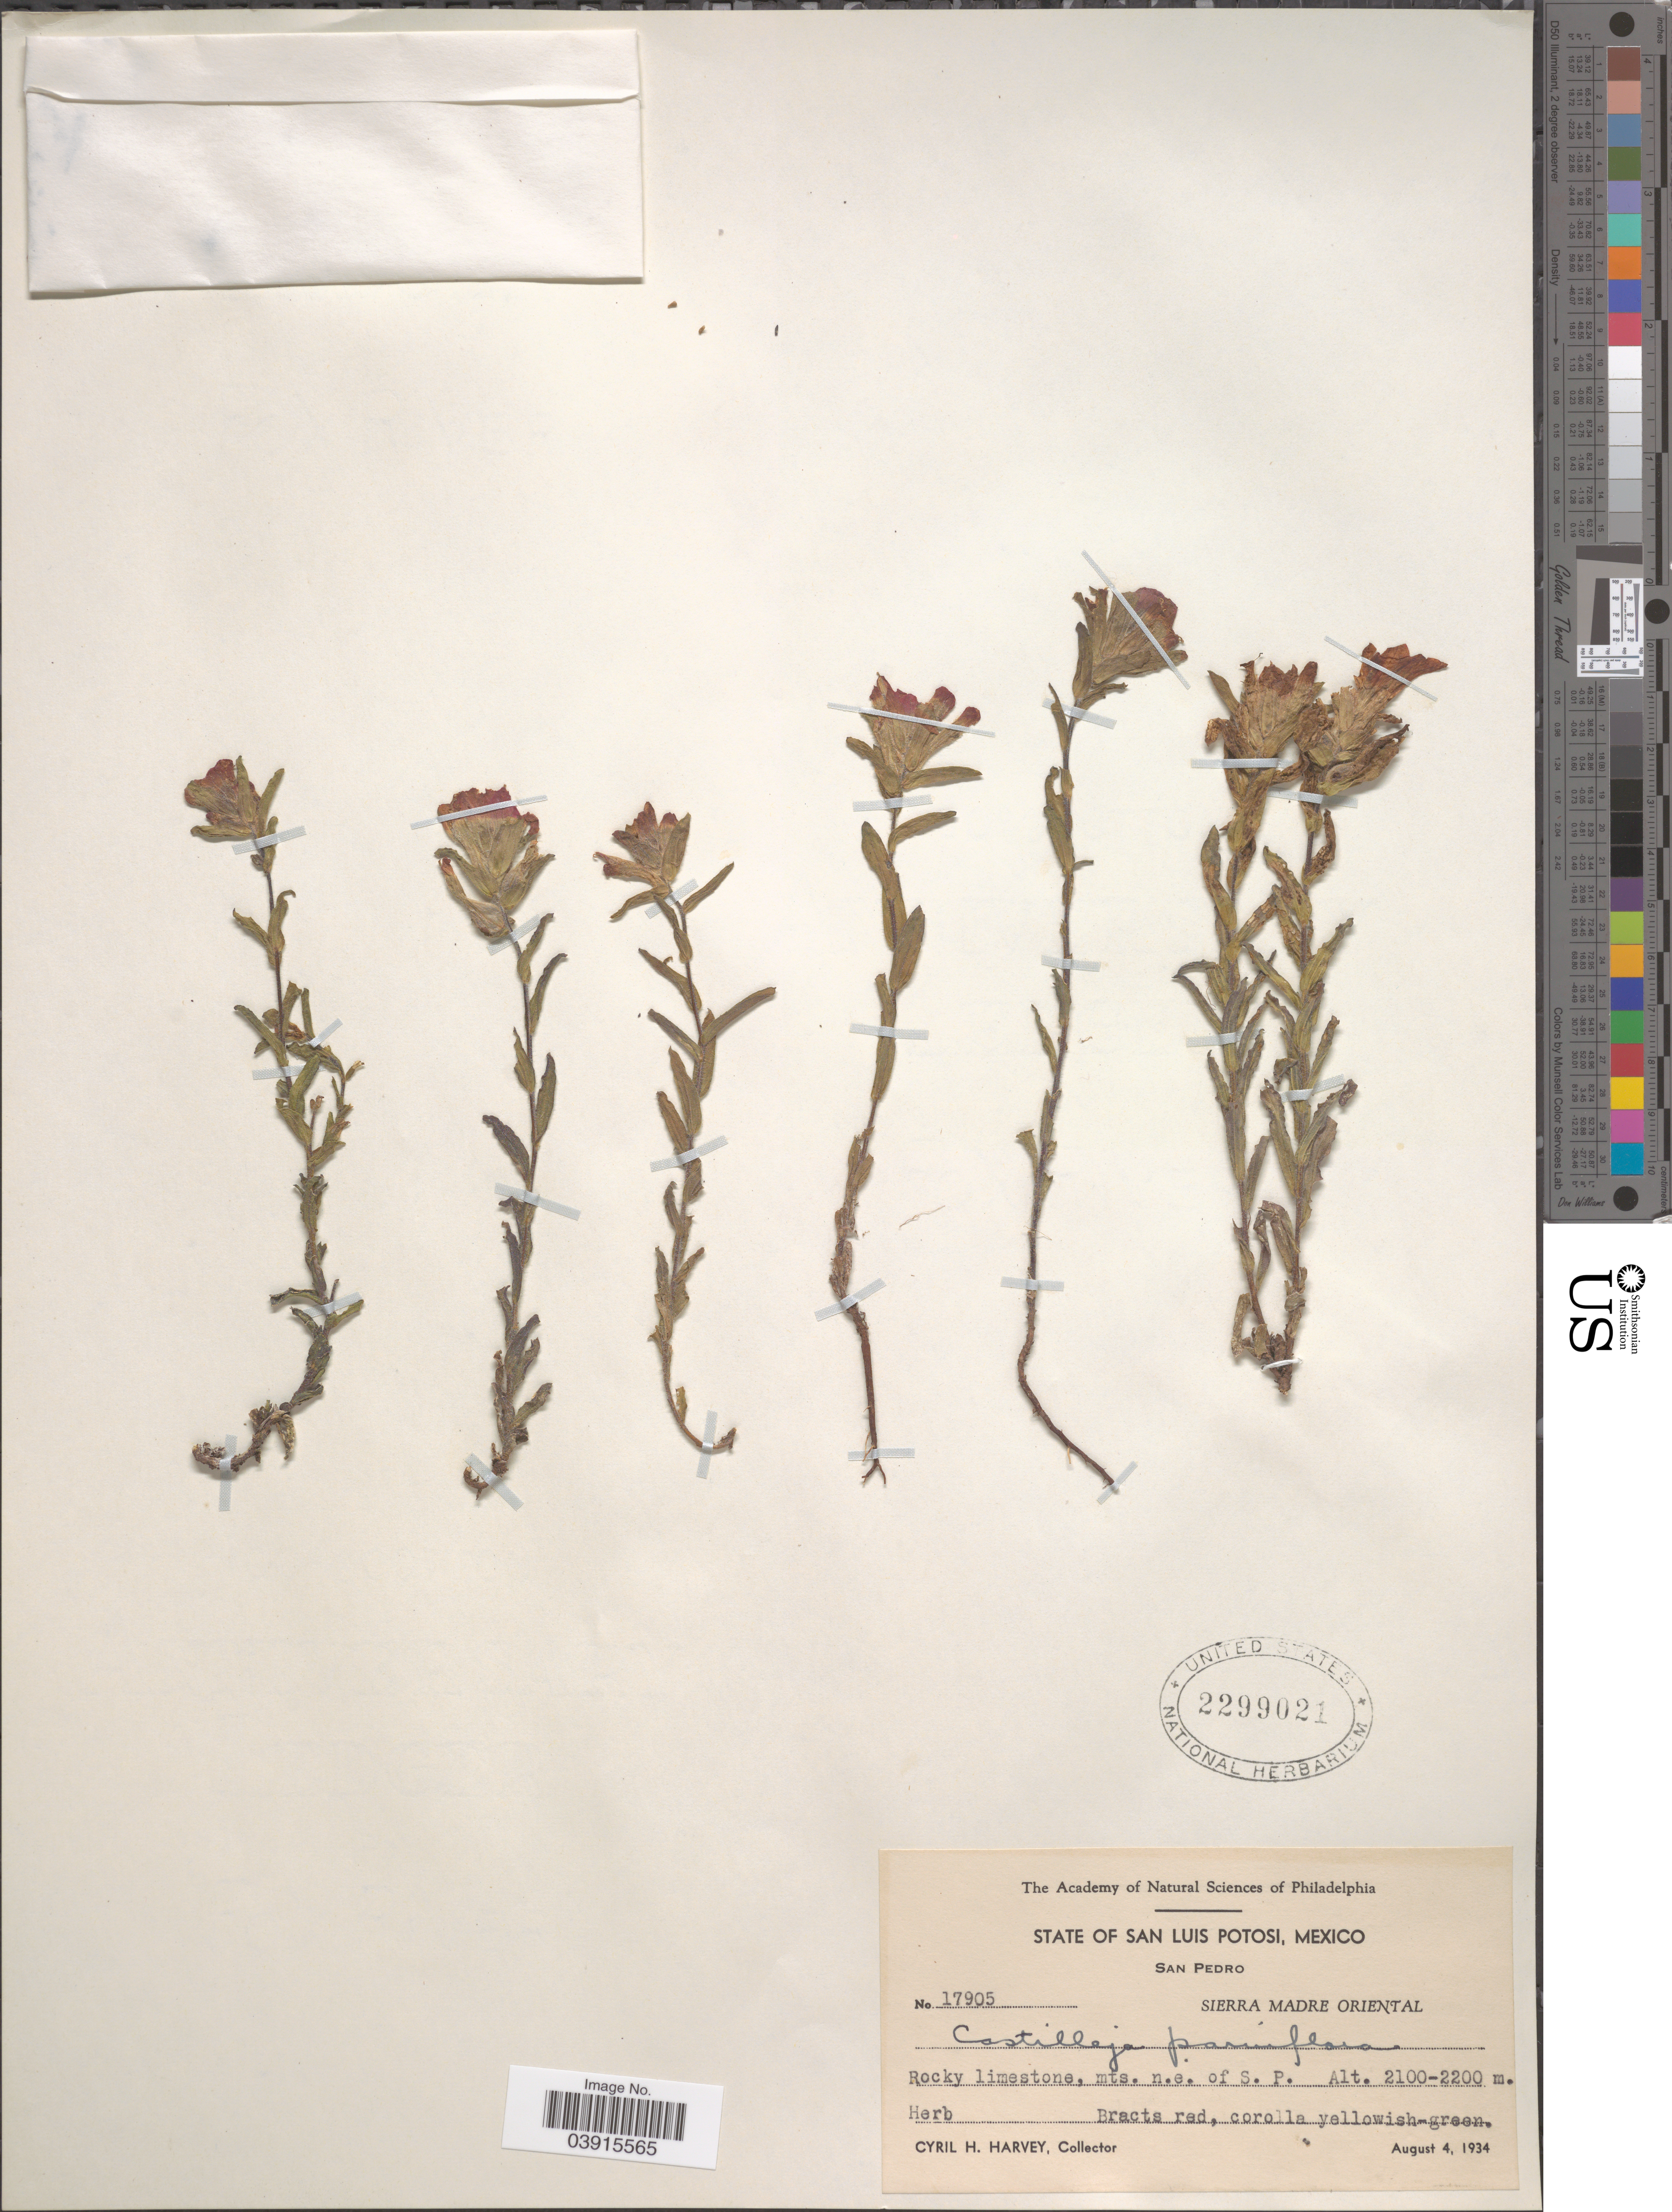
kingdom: Plantae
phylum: Tracheophyta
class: Magnoliopsida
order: Lamiales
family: Orobanchaceae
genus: Castilleja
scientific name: Castilleja scorzonerifolia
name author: Kunth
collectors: C. H. Harvey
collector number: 17905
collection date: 1934-08-04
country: Mexico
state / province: San Luis Potosí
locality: San Pedro. Sierra Madre Oriental. Rocky limestone, mts. n.e. of S. P.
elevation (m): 2100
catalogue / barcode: US 2299021